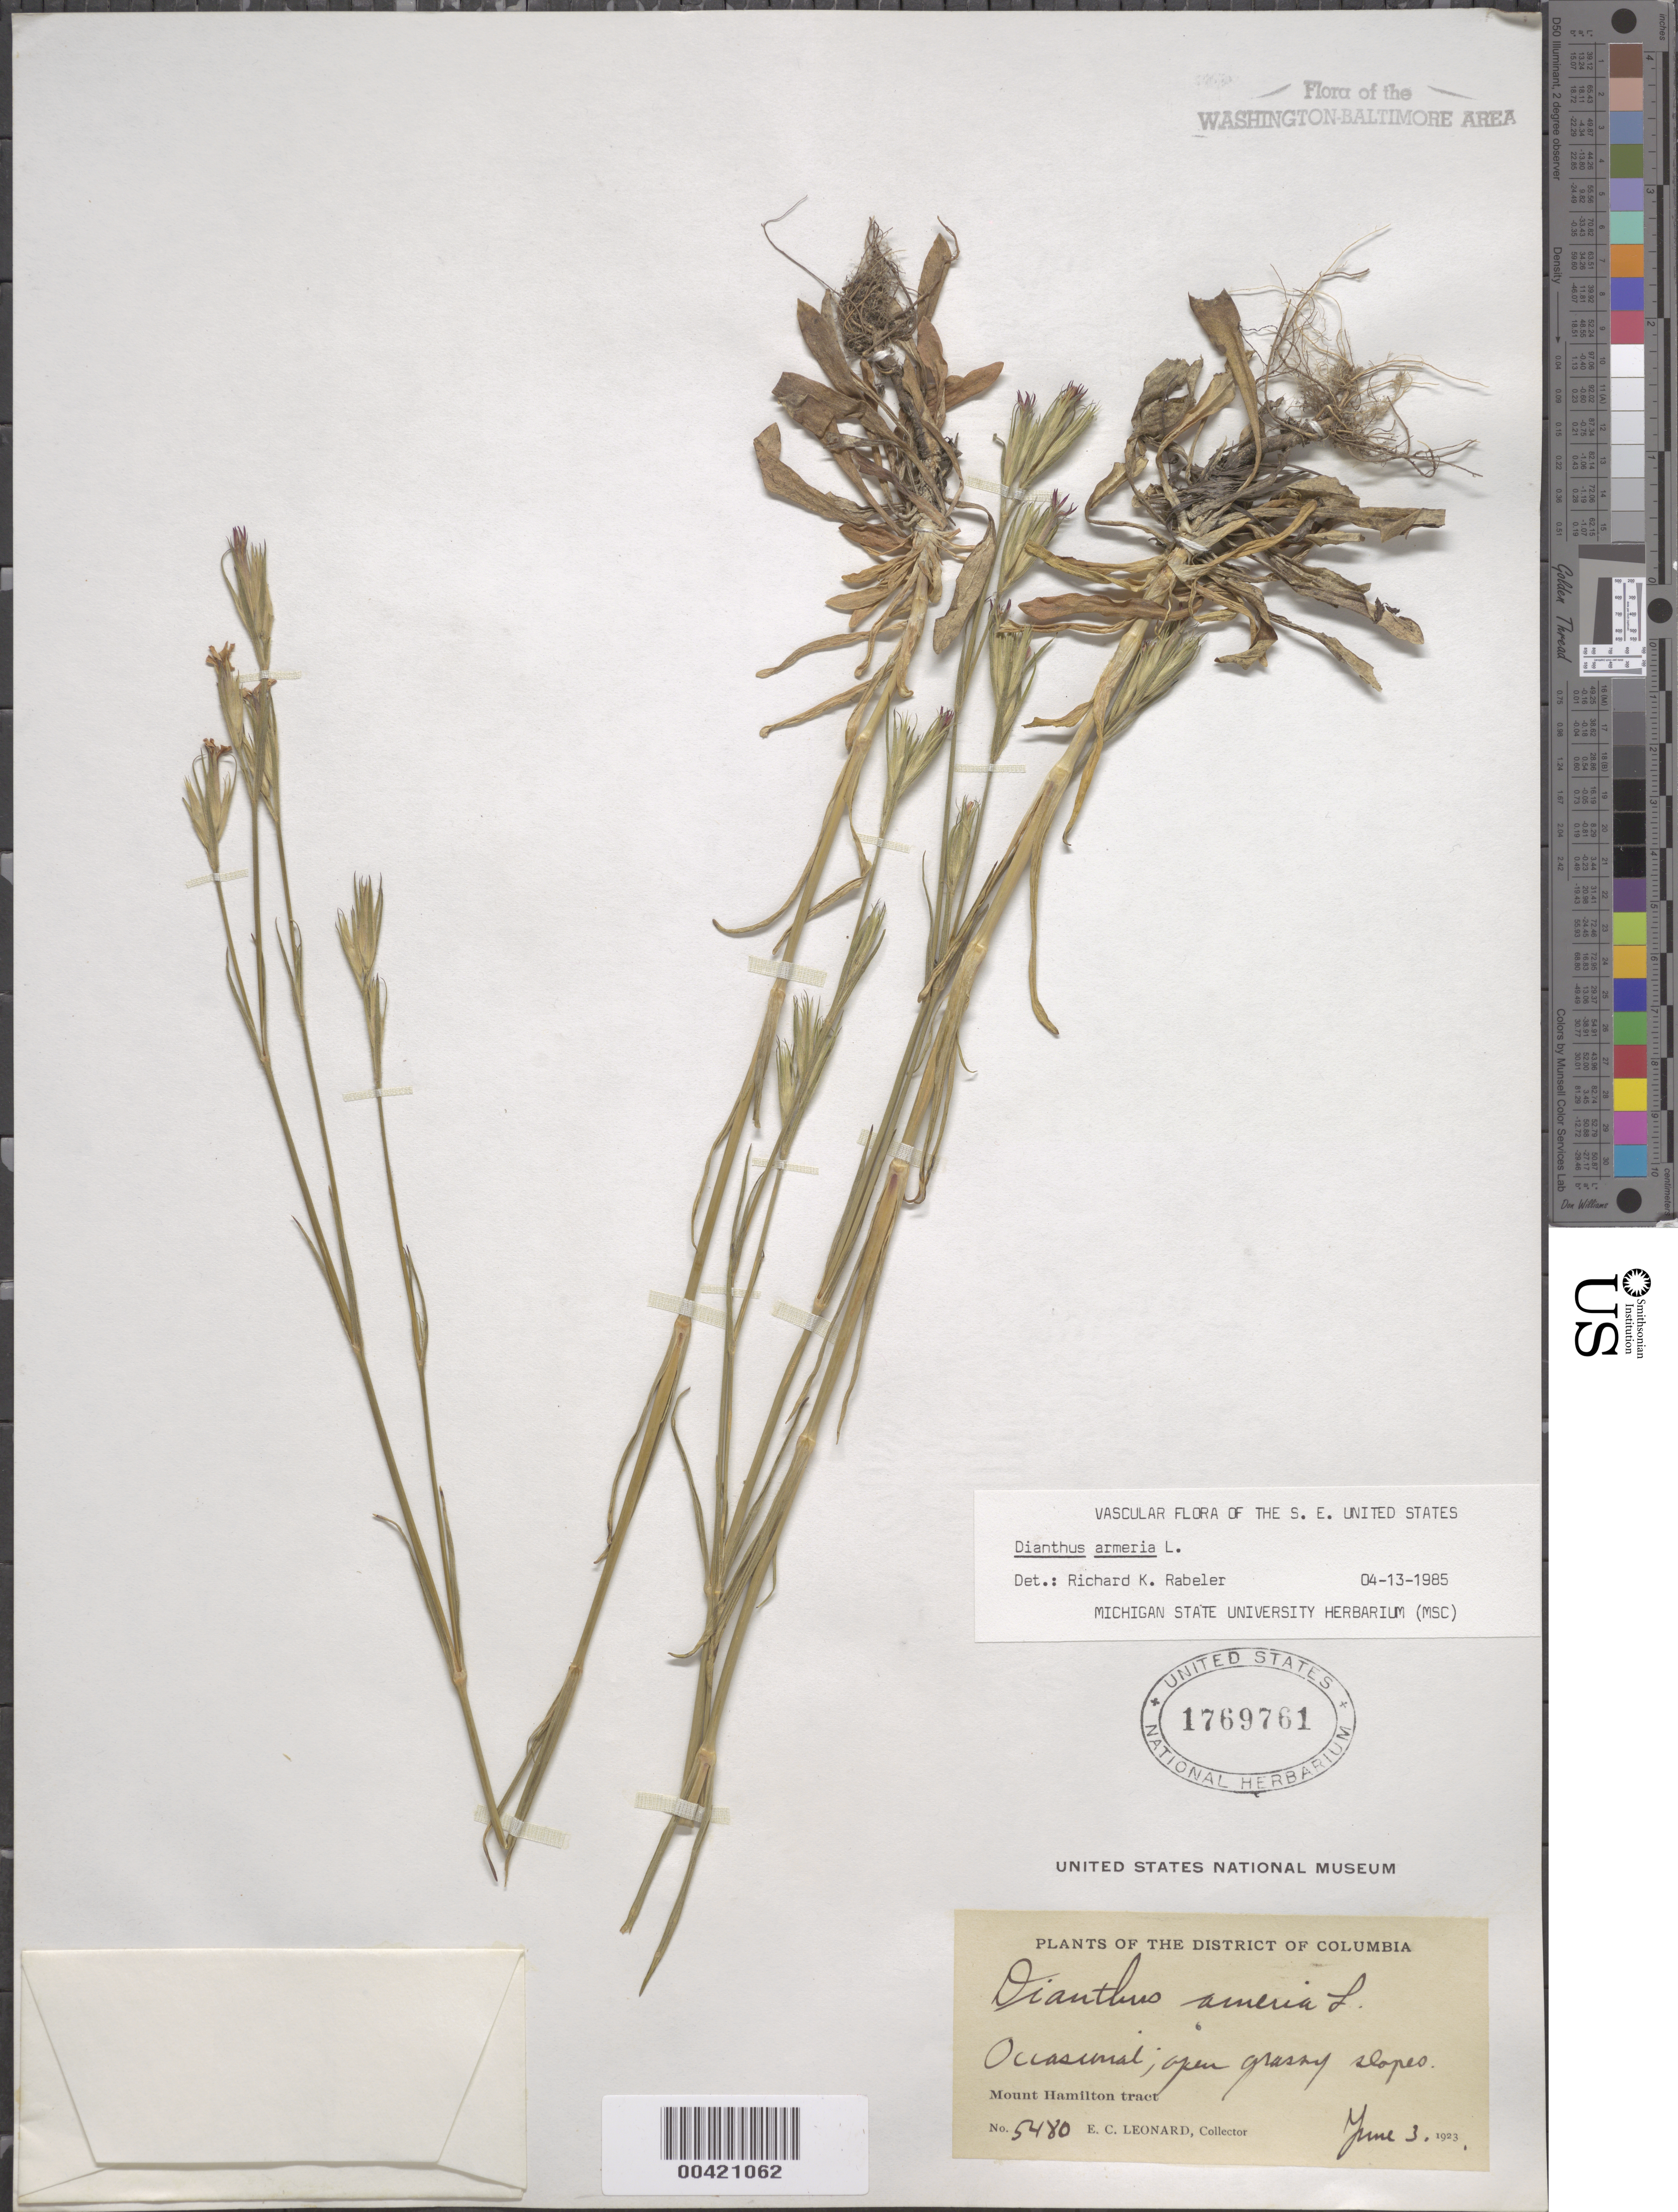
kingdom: Plantae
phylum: Tracheophyta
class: Magnoliopsida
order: Caryophyllales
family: Caryophyllaceae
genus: Dianthus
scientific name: Dianthus armeria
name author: L.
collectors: E. C. Leonard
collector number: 5480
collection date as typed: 03 Jun 1923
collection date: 1923-06-03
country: United States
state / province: District of Columbia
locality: Mount Hamilton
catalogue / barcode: US 1769761